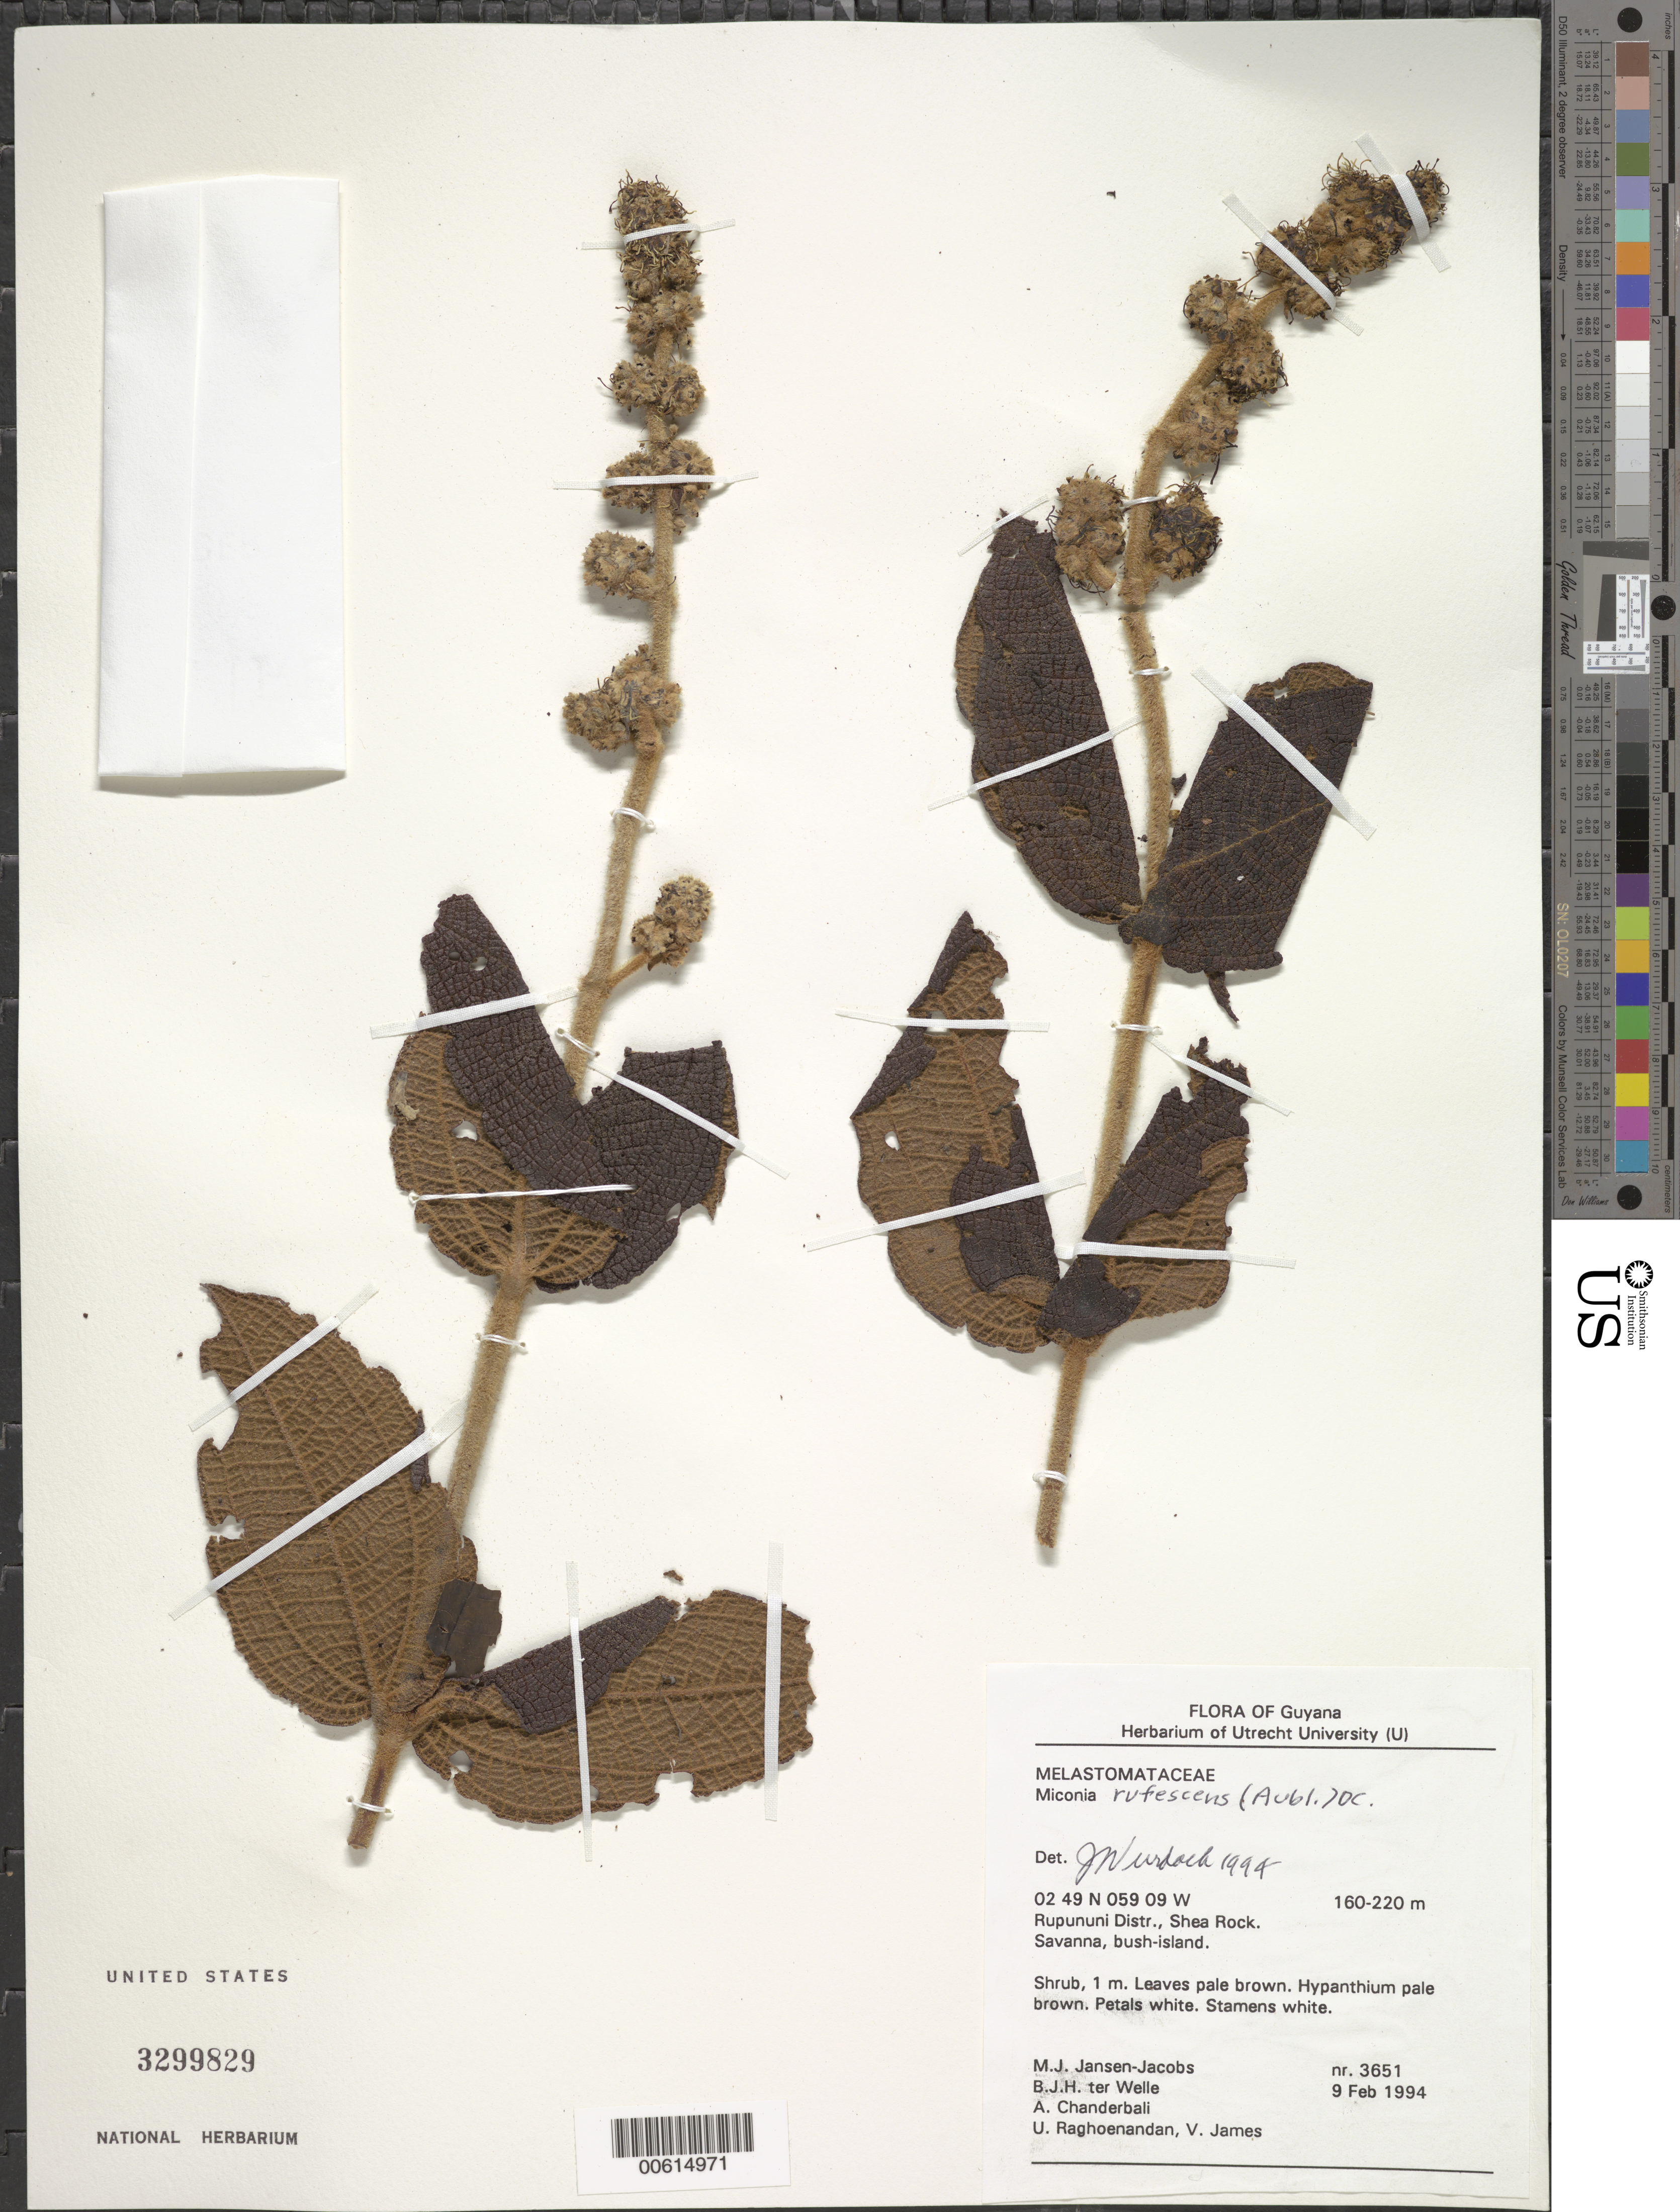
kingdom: Plantae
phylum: Tracheophyta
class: Magnoliopsida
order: Myrtales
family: Melastomataceae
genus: Miconia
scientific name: Miconia rufescens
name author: (Aubl.) DC.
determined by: Wurdack, John J., (US), US (UNITED STATES)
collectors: M. J. Jansen-Jacobs, B. Welle, A. S. Chanderbali, U. Raghoenandan & V. James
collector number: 3651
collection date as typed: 9-Feb-94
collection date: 1994-02-09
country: Guyana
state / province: U. Takutu-U. Essequibo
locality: Shea Rock, Rupununi Dist.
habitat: Savanna, bush island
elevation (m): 160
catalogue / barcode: US 3299829